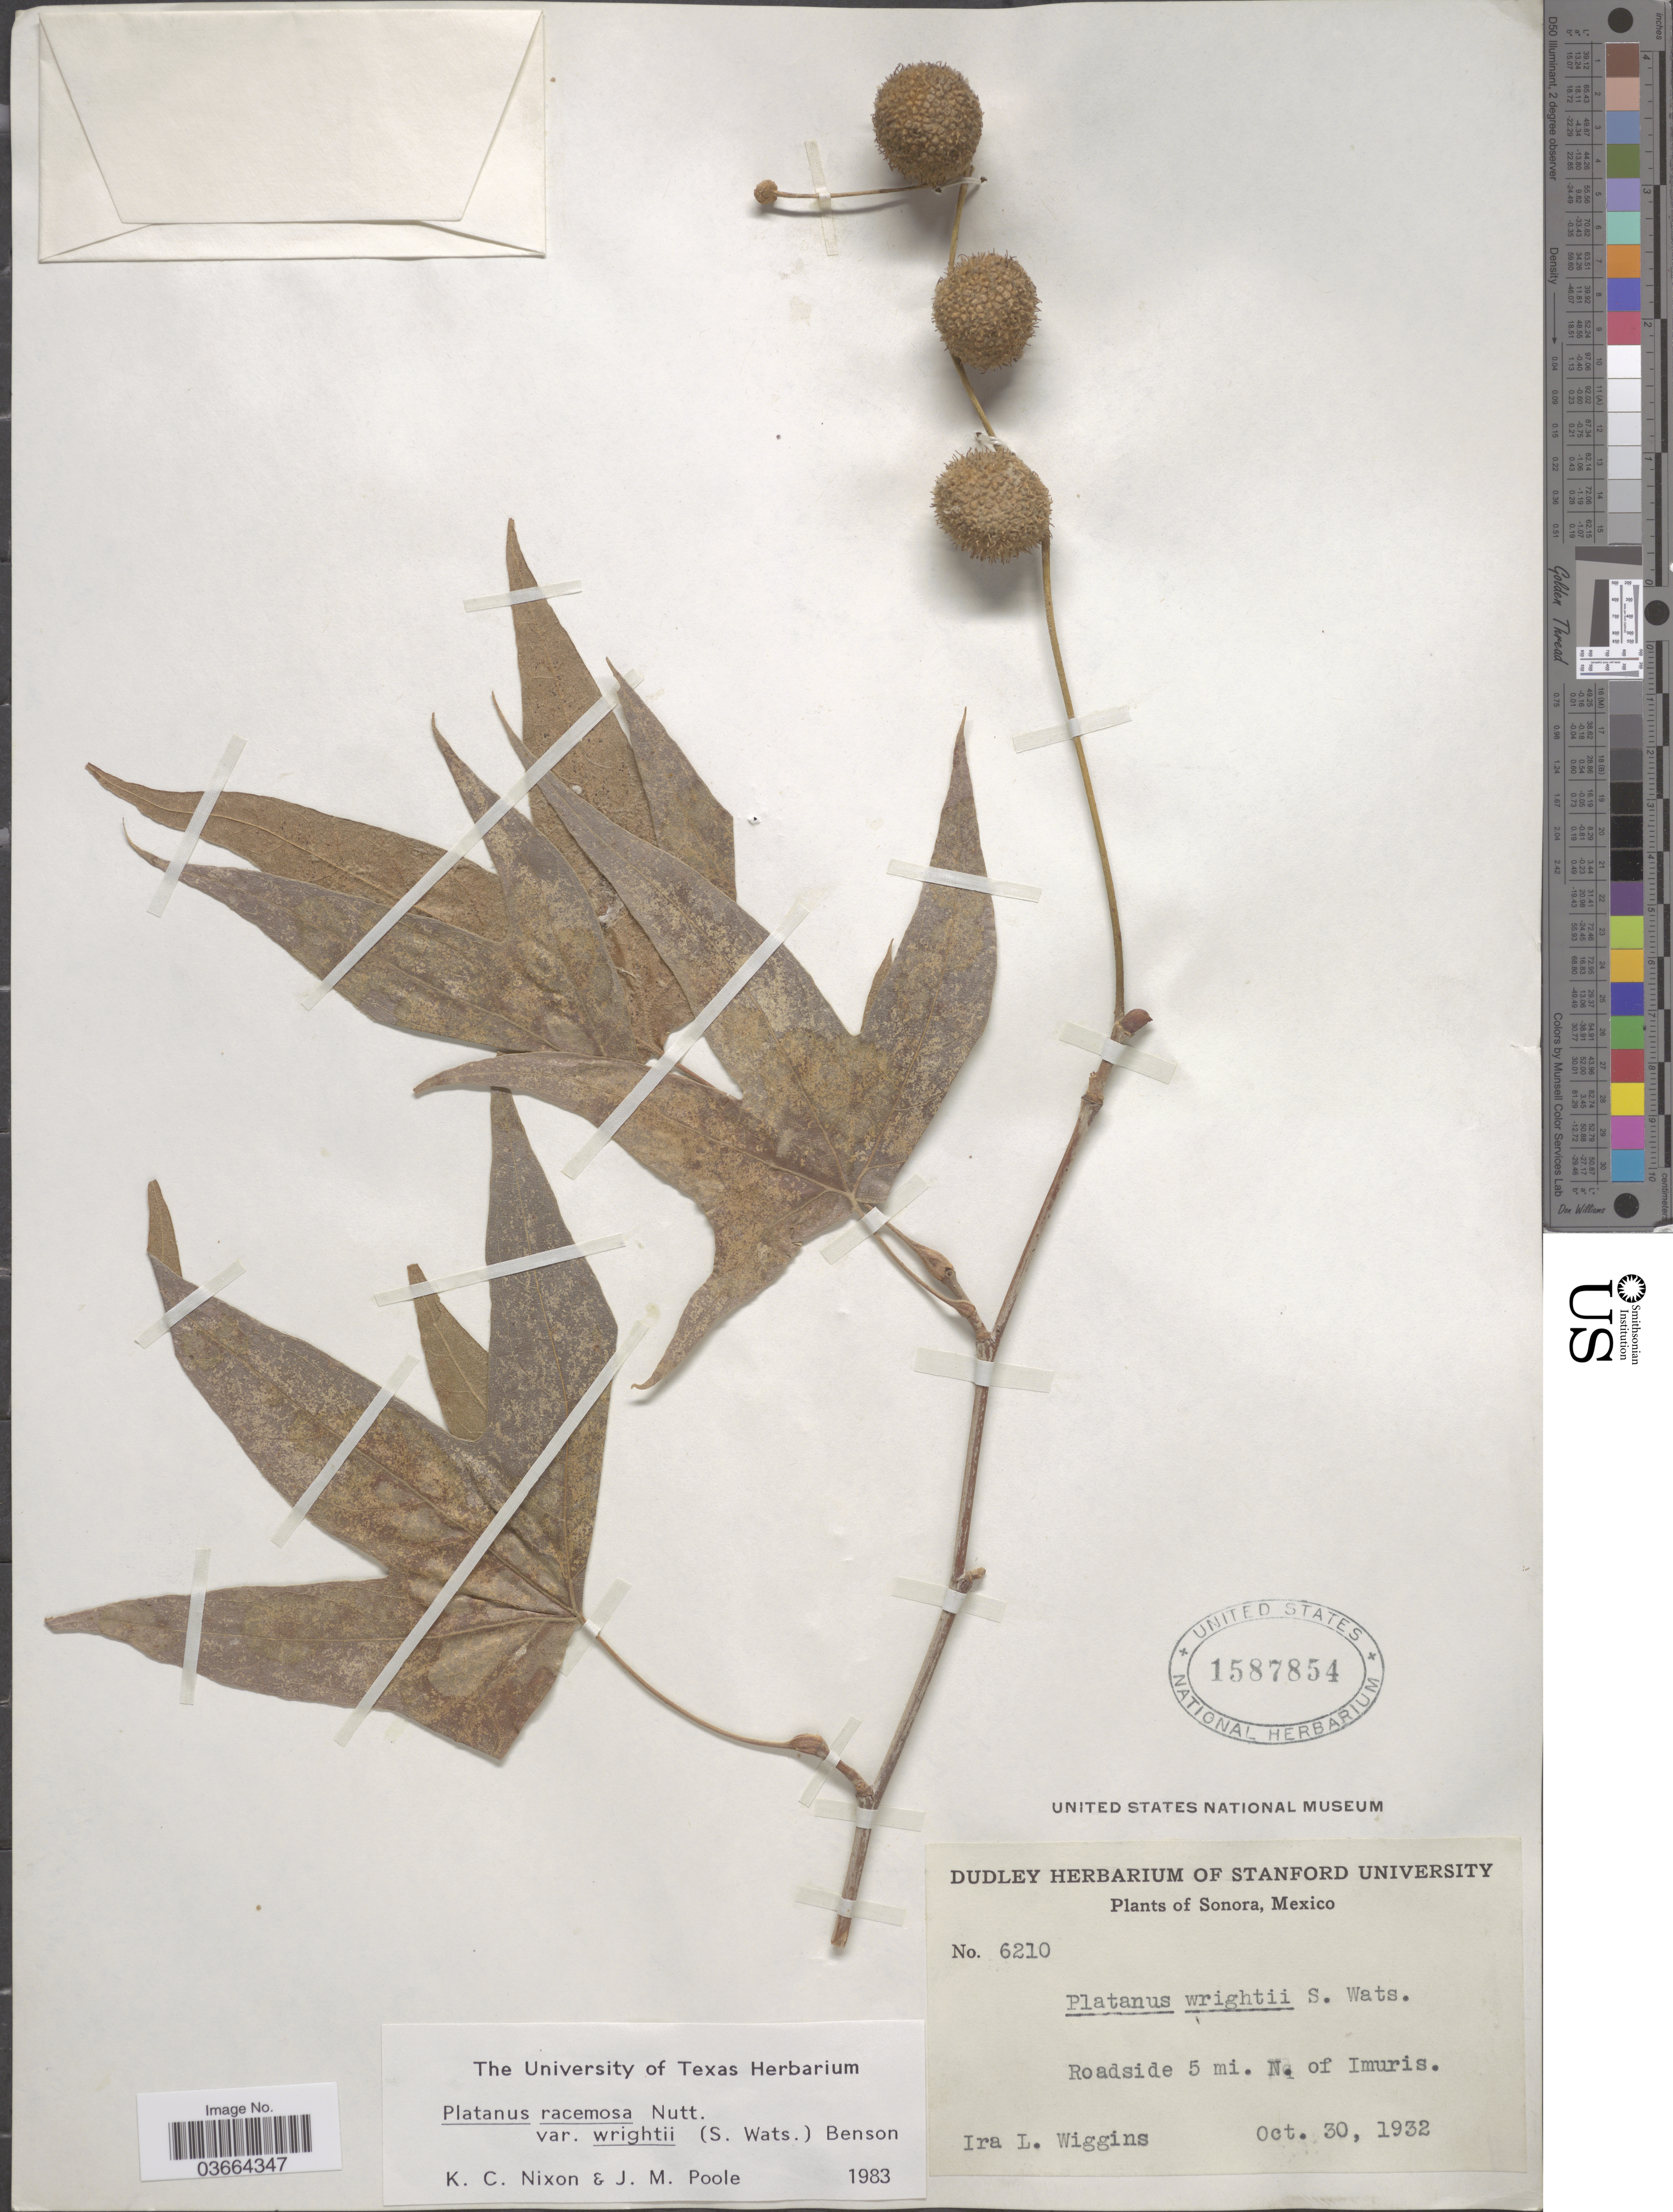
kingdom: Plantae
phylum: Tracheophyta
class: Magnoliopsida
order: Proteales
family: Platanaceae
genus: Platanus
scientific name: Platanus racemosa var. wrightii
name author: (S. Watson) L.D. Benson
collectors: I. L. Wiggins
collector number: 6210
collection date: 1932-10-30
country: Mexico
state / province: Sonora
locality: Roadside 5 mi. N. of Imuris.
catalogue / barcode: US 1587854